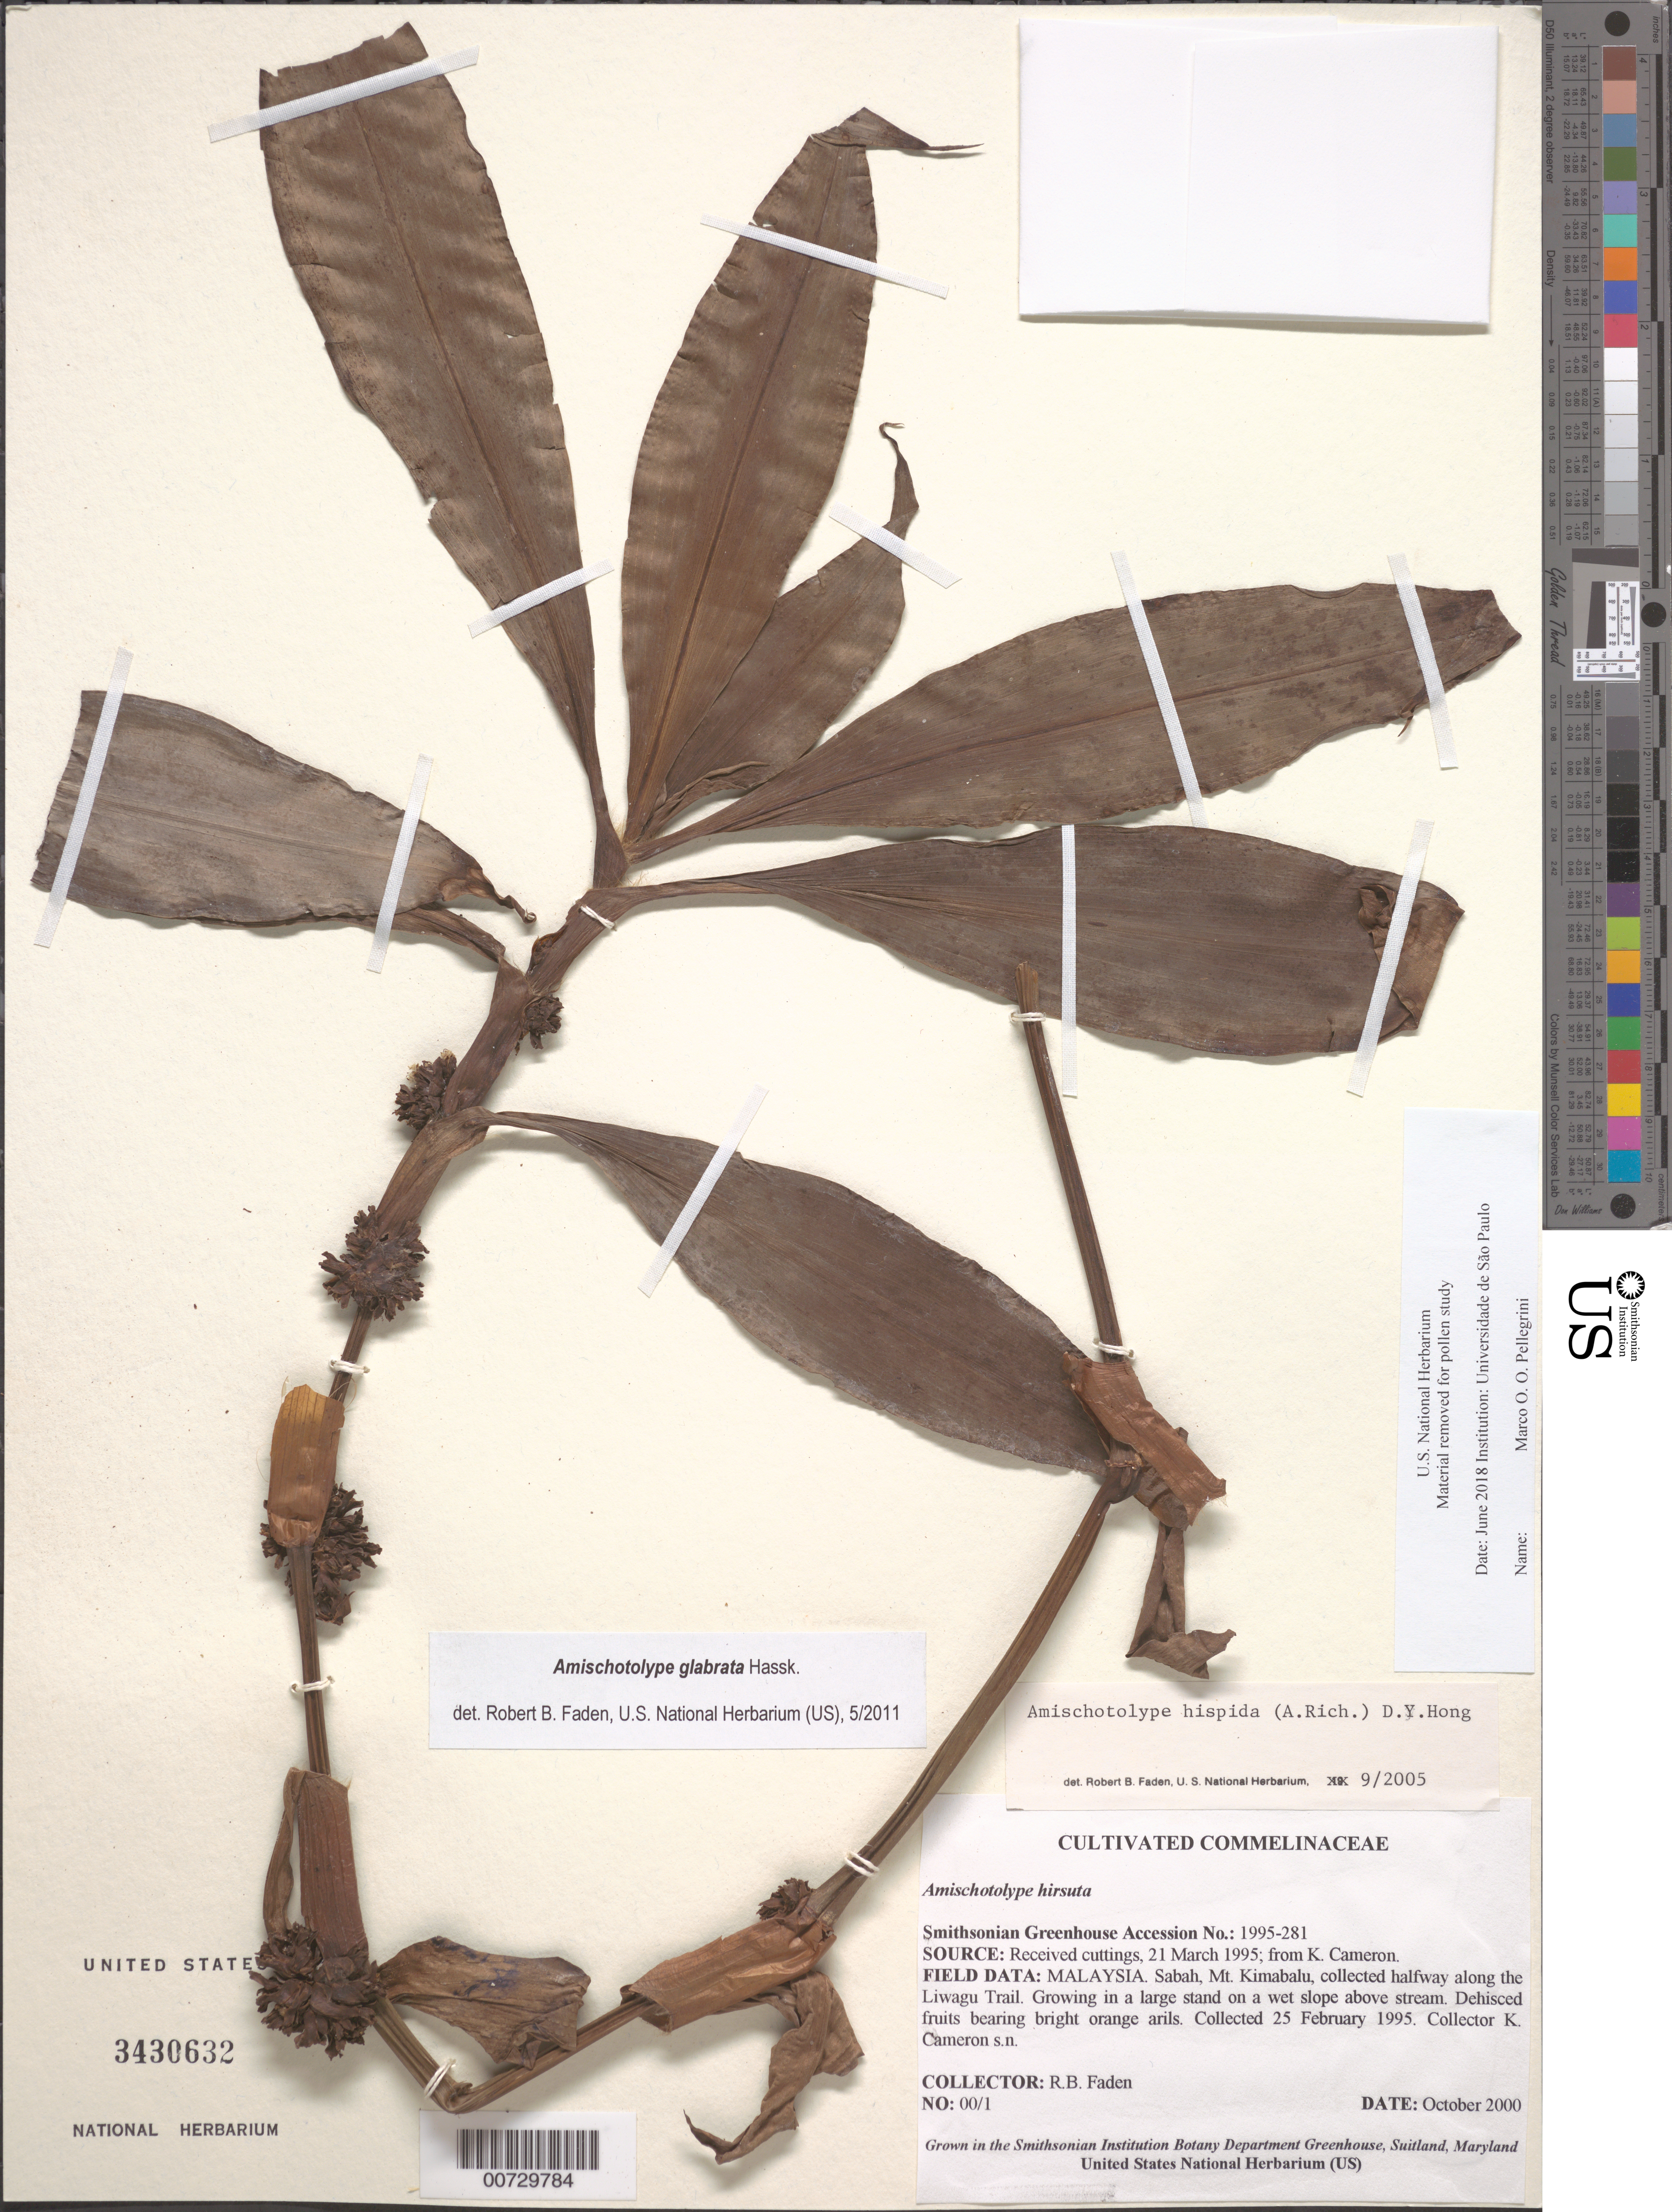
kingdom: Plantae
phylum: Tracheophyta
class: Liliopsida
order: Commelinales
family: Commelinaceae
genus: Amischotolype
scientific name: Amischotolype glabrata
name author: Hassk.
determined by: Faden, Robert B., (US), Smithsonian Institution - National Museum of Natural History (UNITED STATES)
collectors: R. B. Faden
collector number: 00/1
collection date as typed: Oct 2000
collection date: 2000-10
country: United States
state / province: Maryland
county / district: Prince George's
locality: Suitland, Smithsonian Botany Dept. Greenhouse.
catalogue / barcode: US 3430632